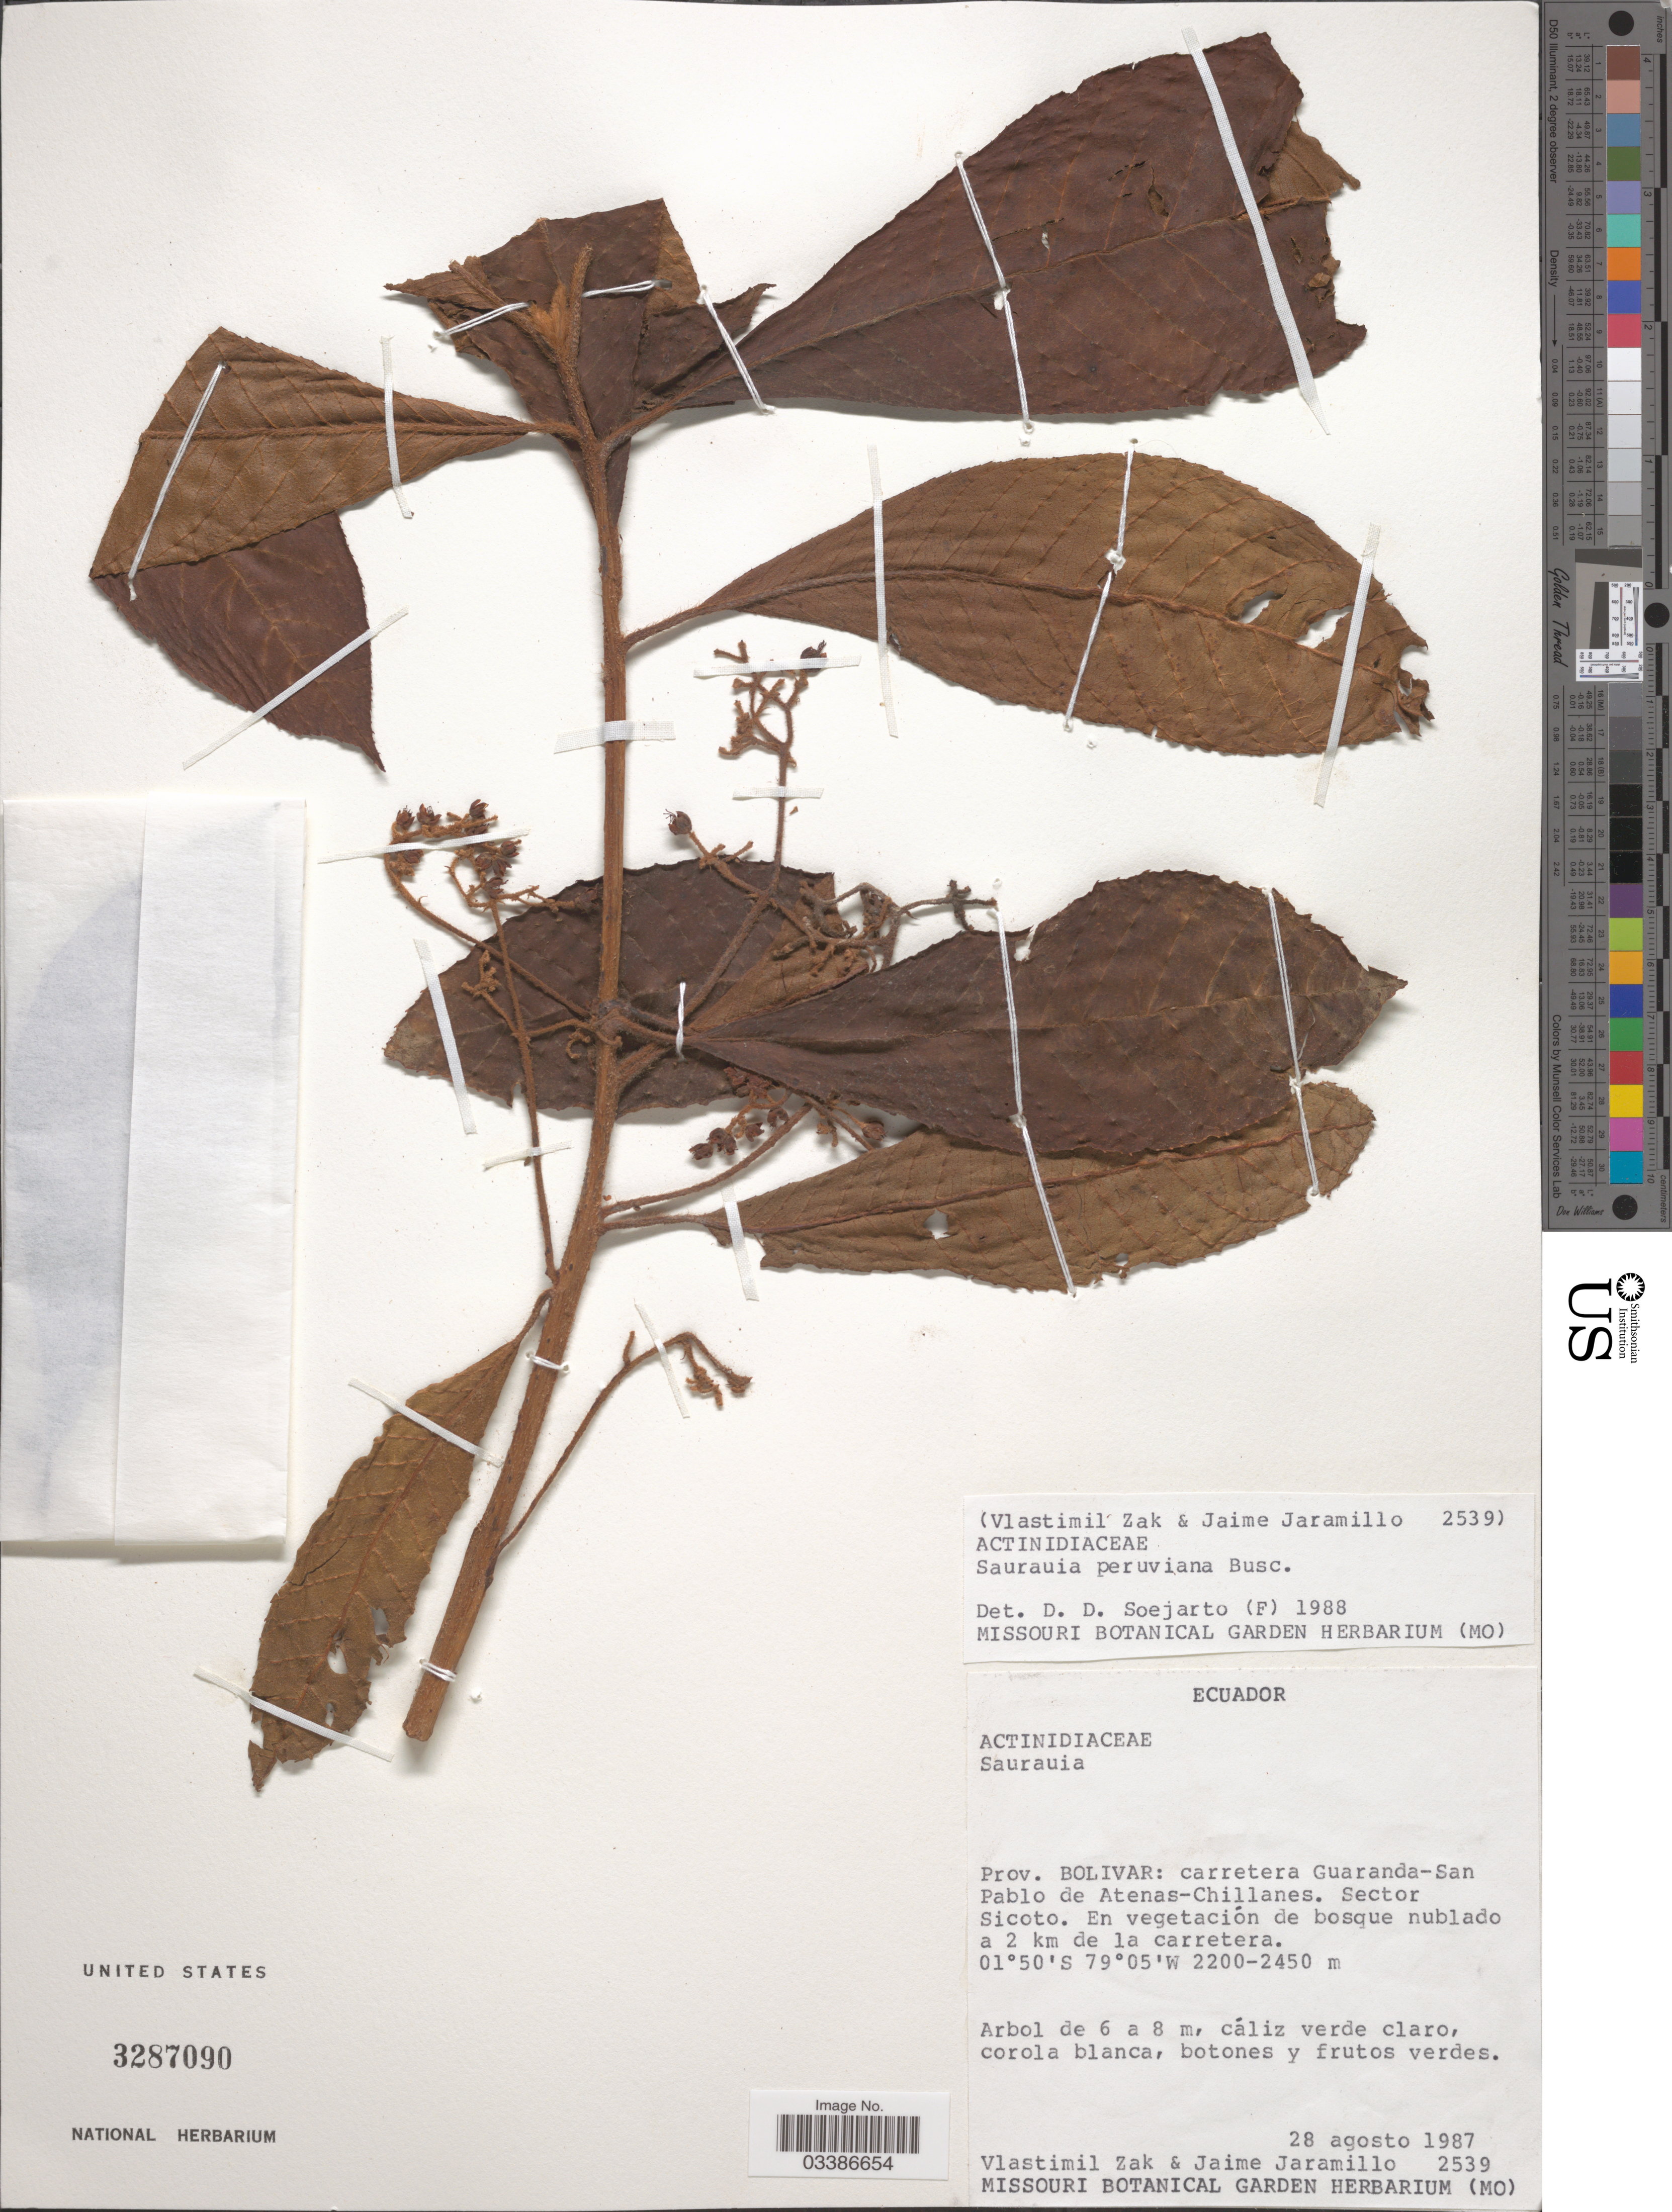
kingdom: Plantae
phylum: Tracheophyta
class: Magnoliopsida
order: Ericales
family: Actinidiaceae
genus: Saurauia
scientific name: Saurauia peruviana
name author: Buscal.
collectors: V. Zak & J. Jaramillo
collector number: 2539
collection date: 1987-08-28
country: Ecuador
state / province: Bolívar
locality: Carretera Guaranda-San Pablo de Atenas-Chillanes. Sector Sicoto. En vegetación de bosque nublado a 2 km de la carretera.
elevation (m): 2200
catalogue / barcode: US 3287090